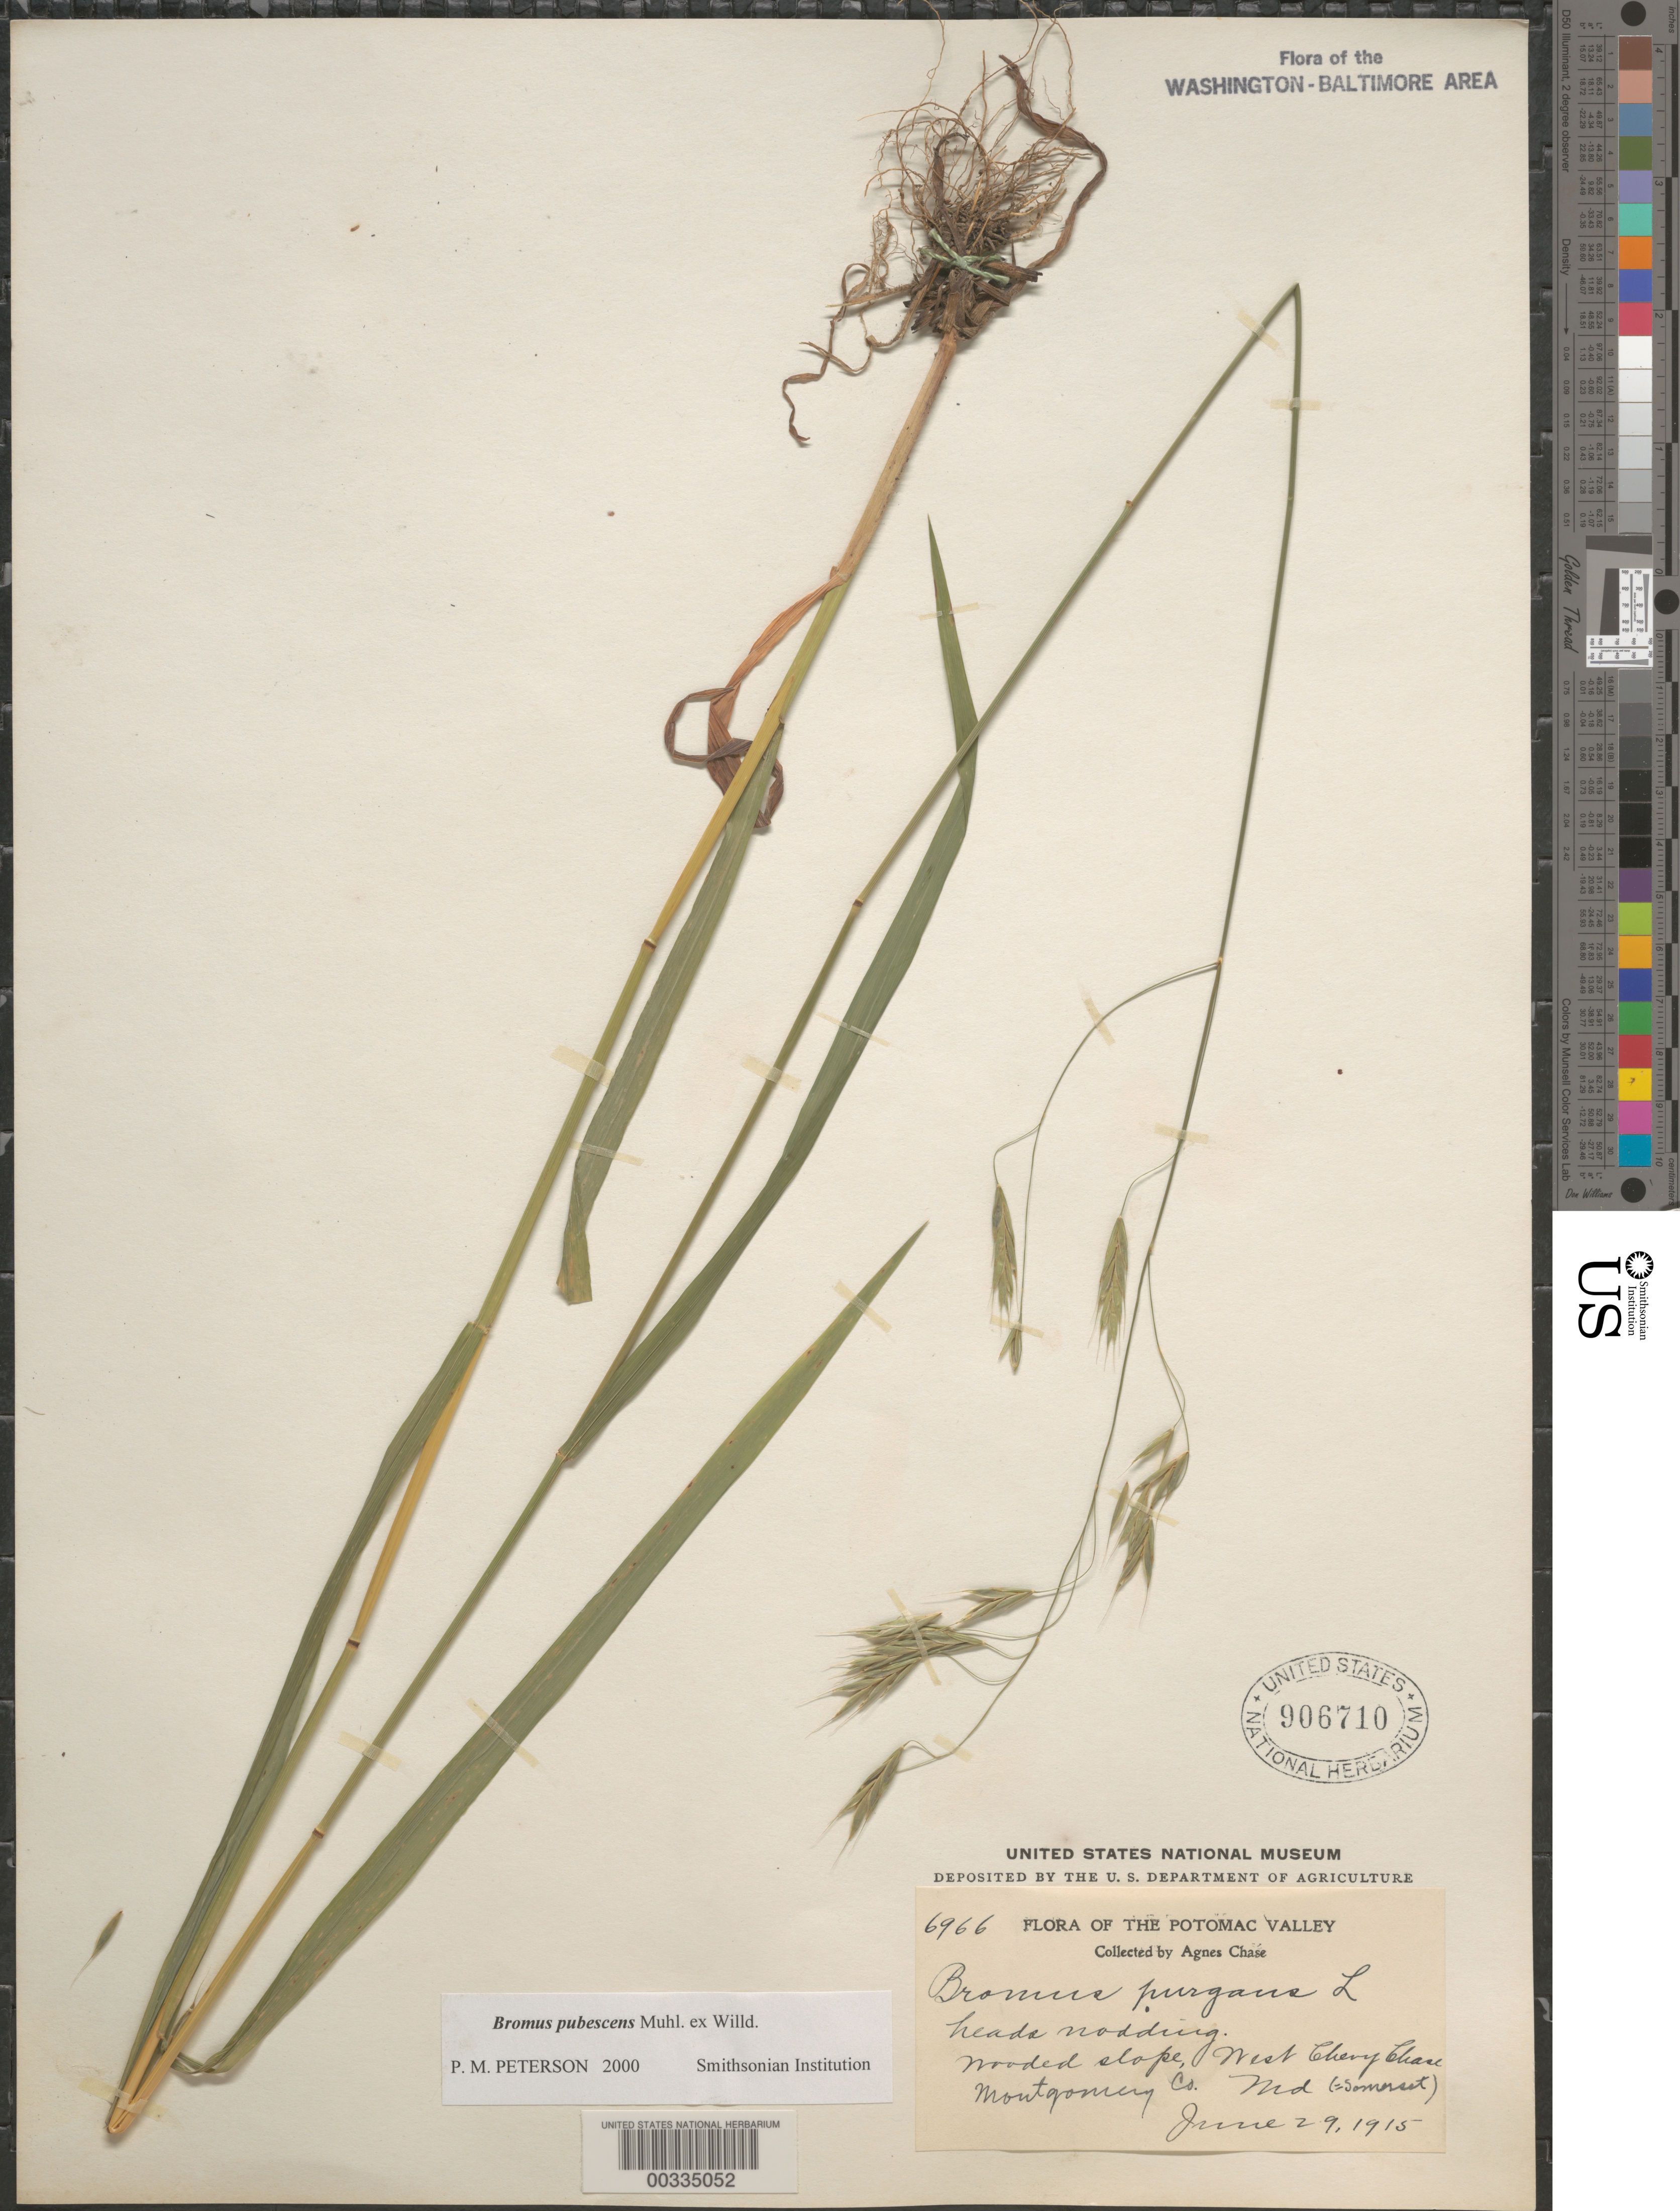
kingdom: Plantae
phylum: Tracheophyta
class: Liliopsida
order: Poales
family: Poaceae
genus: Bromus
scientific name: Bromus pubescens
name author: Muhl. ex Willd.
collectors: A. Chase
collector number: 6966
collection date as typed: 29 Jun 1915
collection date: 1915-06-29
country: United States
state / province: Maryland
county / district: Montgomery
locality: West Chevy Chase (=Somerset)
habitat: Wooded slope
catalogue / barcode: US 906710